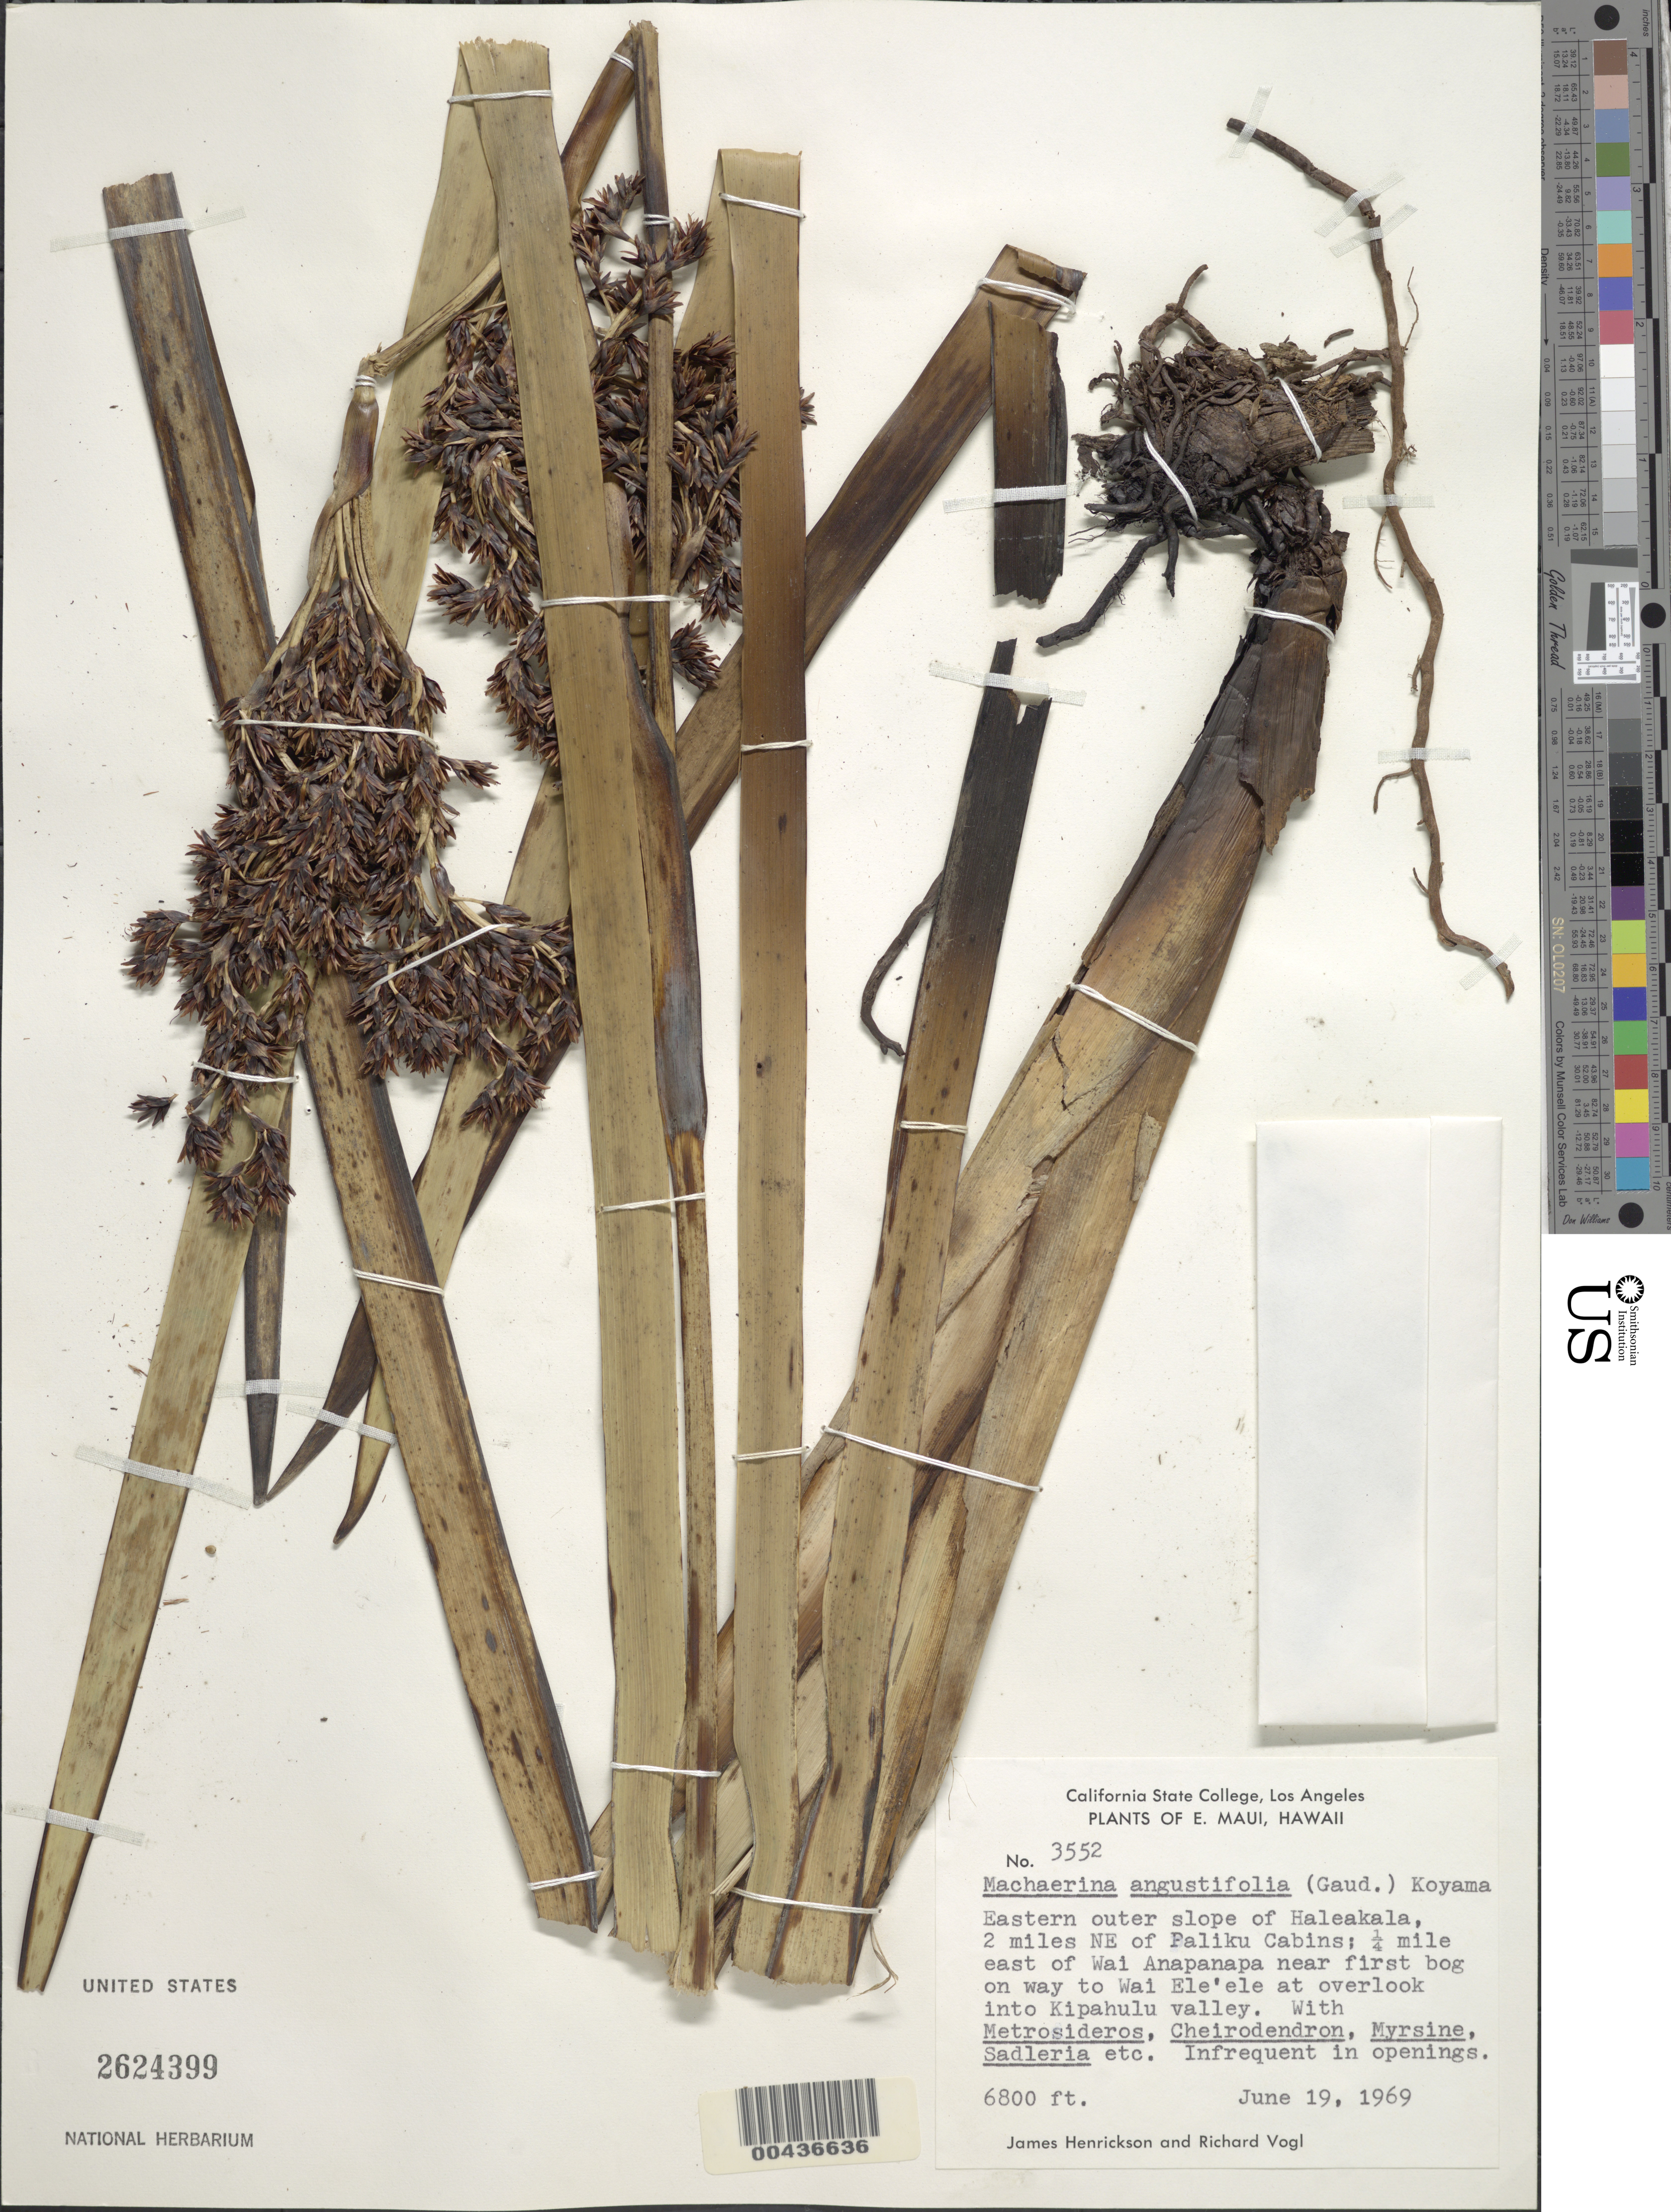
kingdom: Plantae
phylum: Tracheophyta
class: Liliopsida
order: Poales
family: Cyperaceae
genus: Machaerina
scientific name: Machaerina angustifolia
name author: (Gaudich.) T. Koyama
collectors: J. S. Henrickson & R. Vogl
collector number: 3552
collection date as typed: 19 Jun 1969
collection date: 1969-06-19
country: United States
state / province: Hawaii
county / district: Maui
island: Maui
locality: Eastern outer slope of Haleakala, 2 mi NE of Paliku Cabins, 1/4 mi E of Wai Anapanapa, on way to Wai Ele'ele at overlook into...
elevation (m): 2073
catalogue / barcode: US 2624399